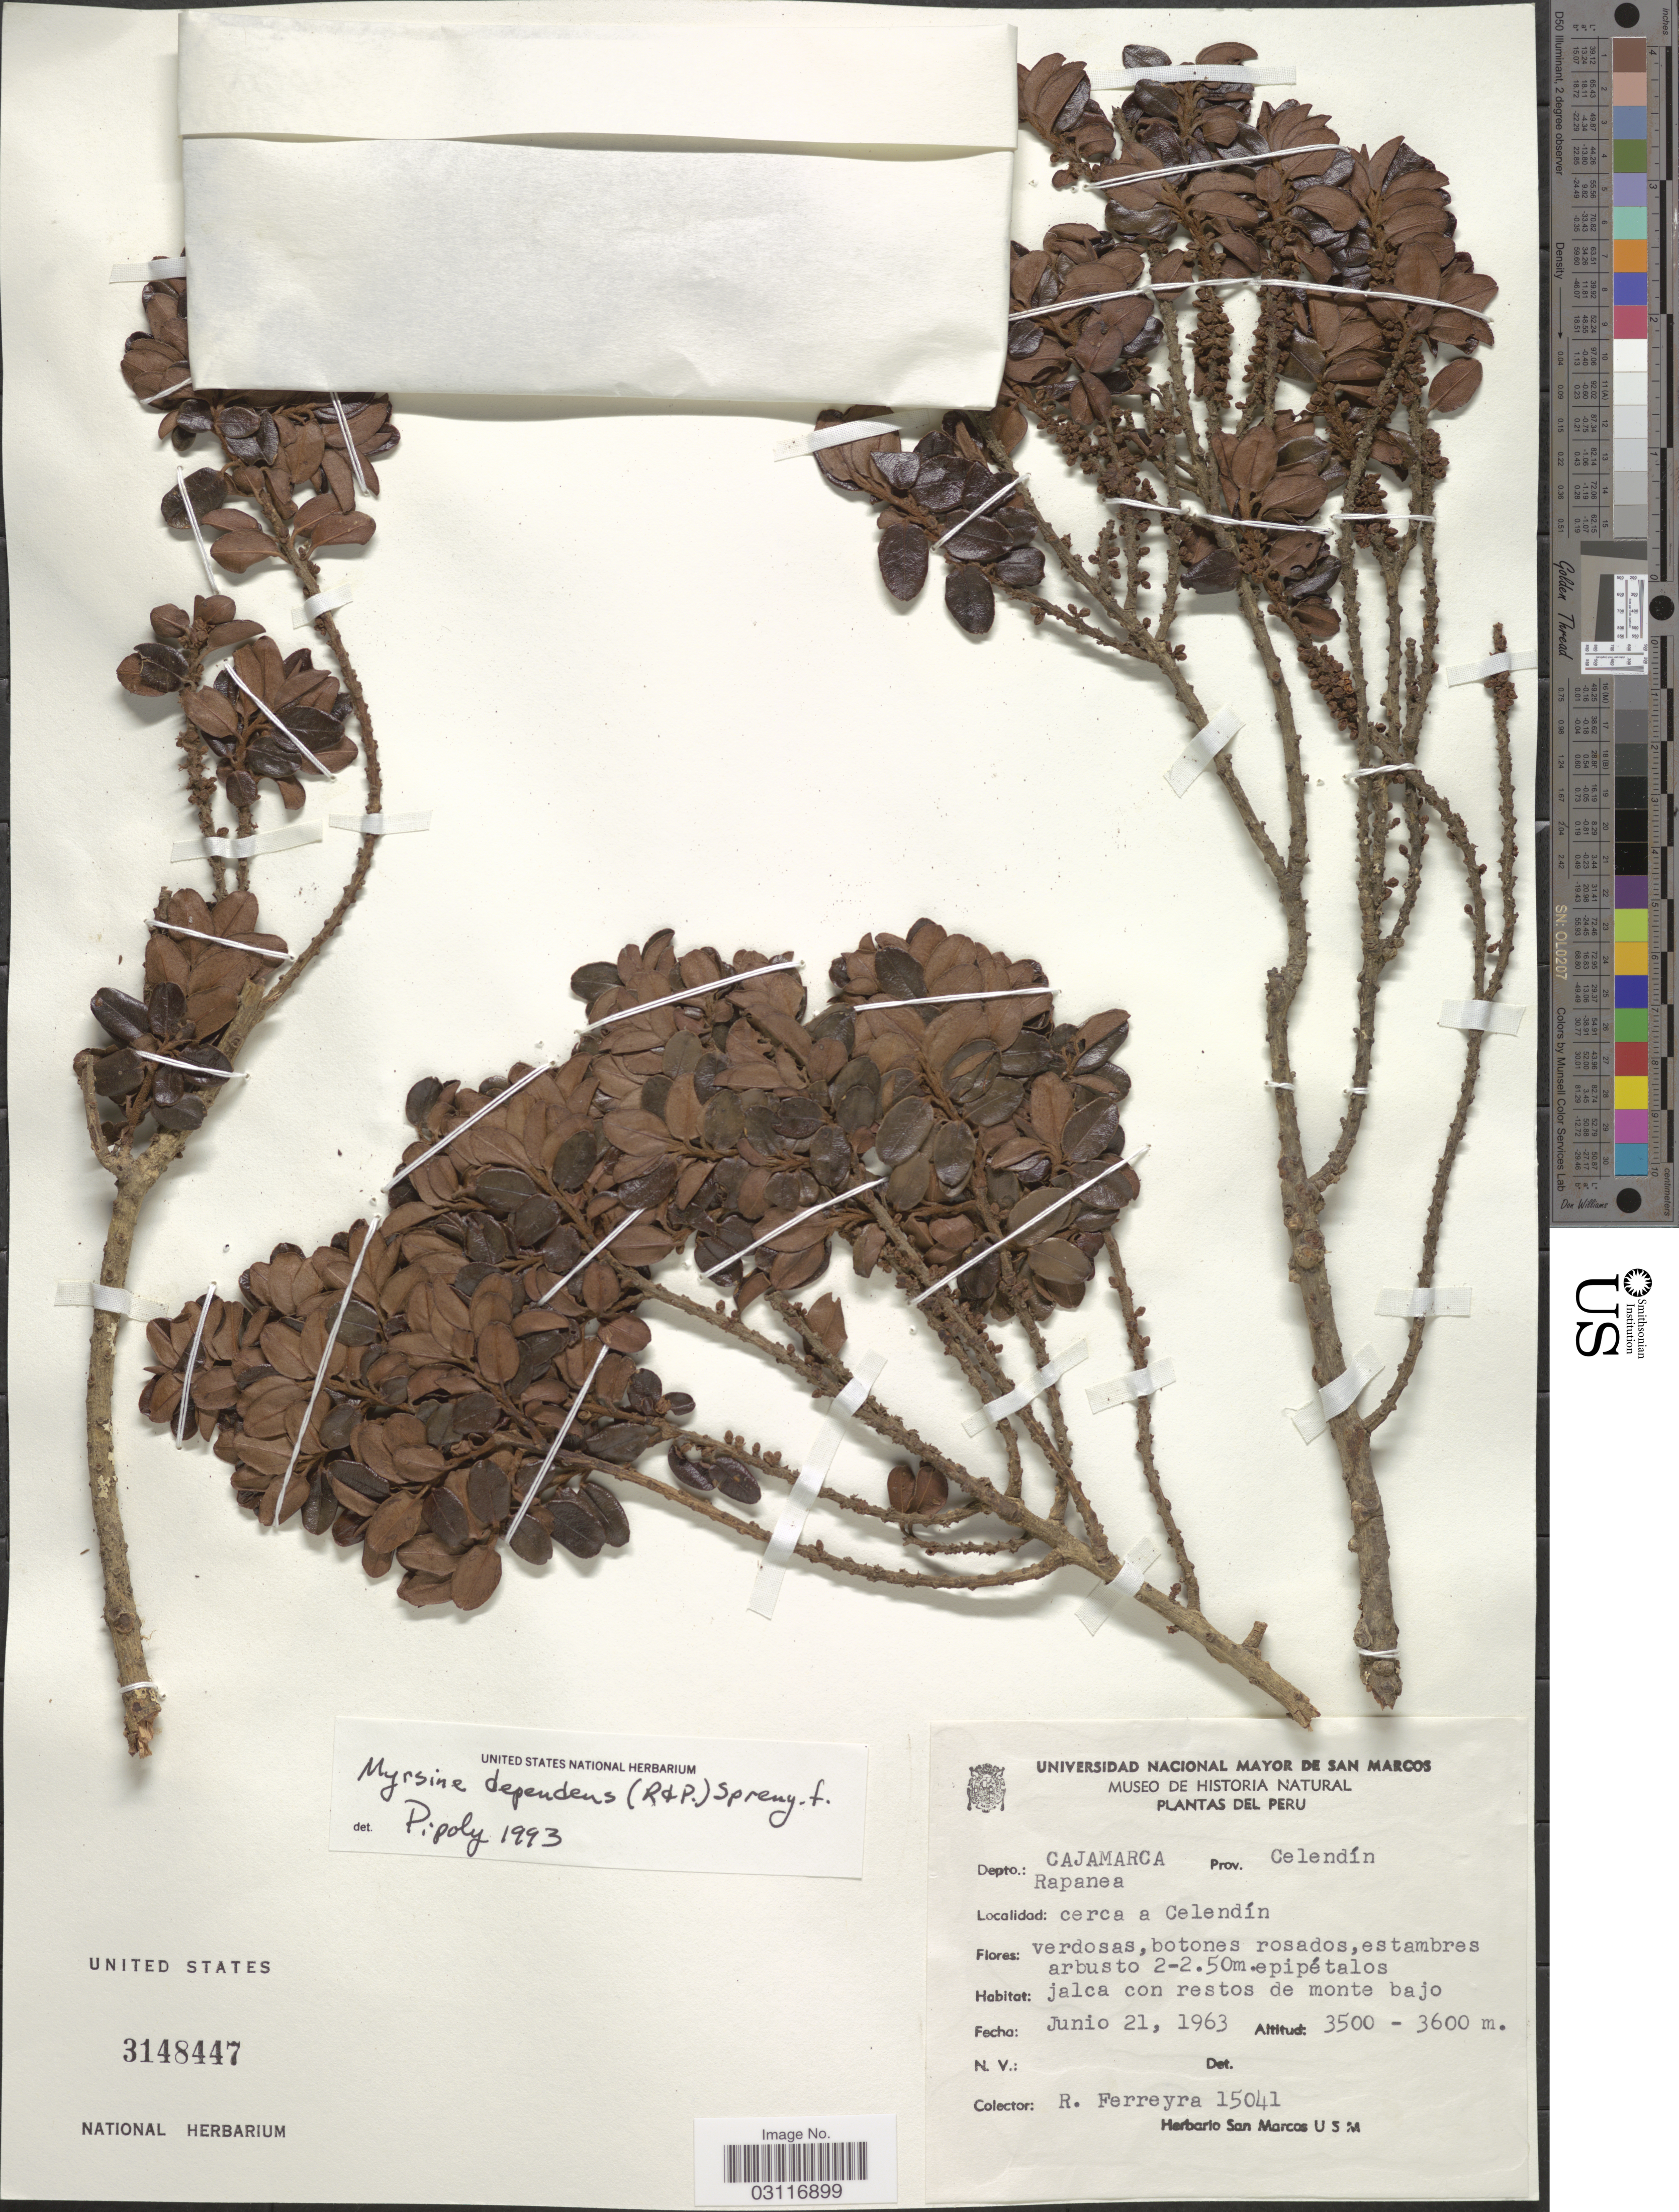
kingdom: Plantae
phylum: Tracheophyta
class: Magnoliopsida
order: Ericales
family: Primulaceae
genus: Myrsine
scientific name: Myrsine dependens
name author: (Ruiz & Pav.) Spreng.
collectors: R. A. Ferreyra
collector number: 15041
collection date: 1963-06-21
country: Peru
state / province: Cajamarca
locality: Depto.: Cajamarca, Prov. Celendín, cerca a Celendín.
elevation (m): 3500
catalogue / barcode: US 3148447